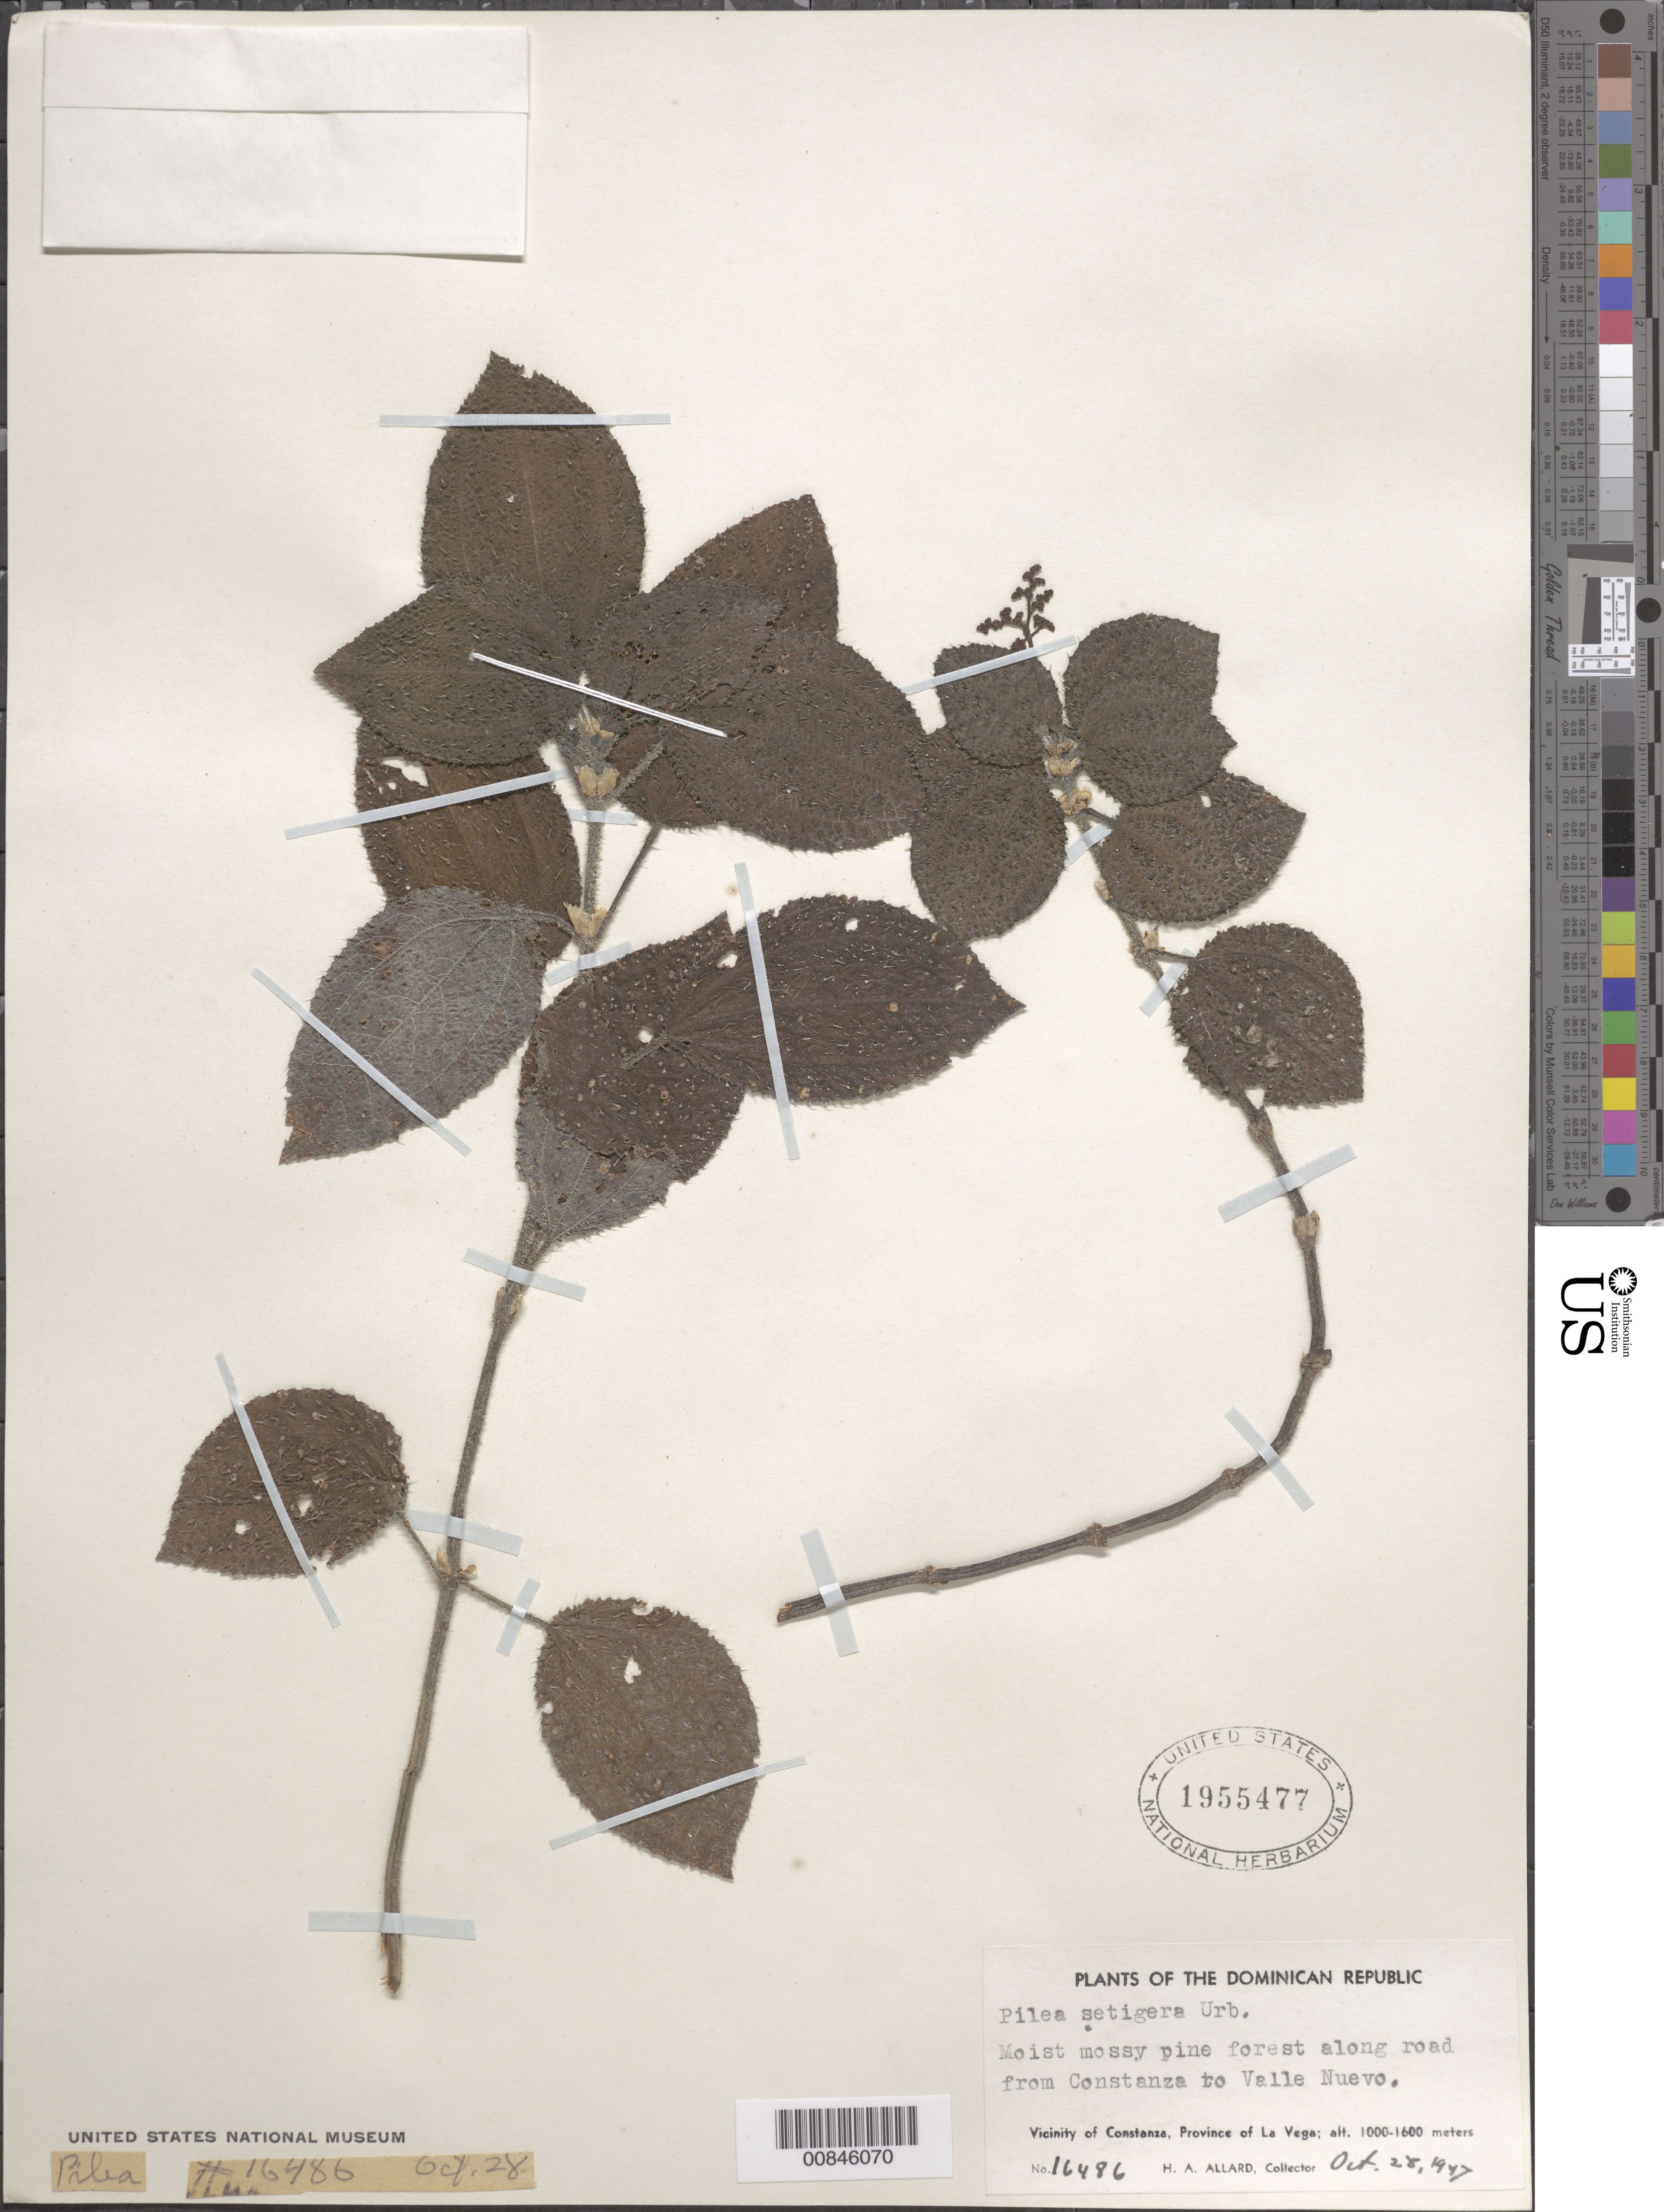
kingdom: Plantae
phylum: Tracheophyta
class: Magnoliopsida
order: Rosales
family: Urticaceae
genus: Pilea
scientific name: Pilea setigera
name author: Urb.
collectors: H. A. Allard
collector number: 16486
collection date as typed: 28 Oct 1947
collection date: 1947-10-28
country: Dominican Republic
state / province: La Vega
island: Hispaniola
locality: Along road from Constanza to Valle Nuevo.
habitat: Moist mossy pine forest.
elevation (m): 1000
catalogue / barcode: US 1955477